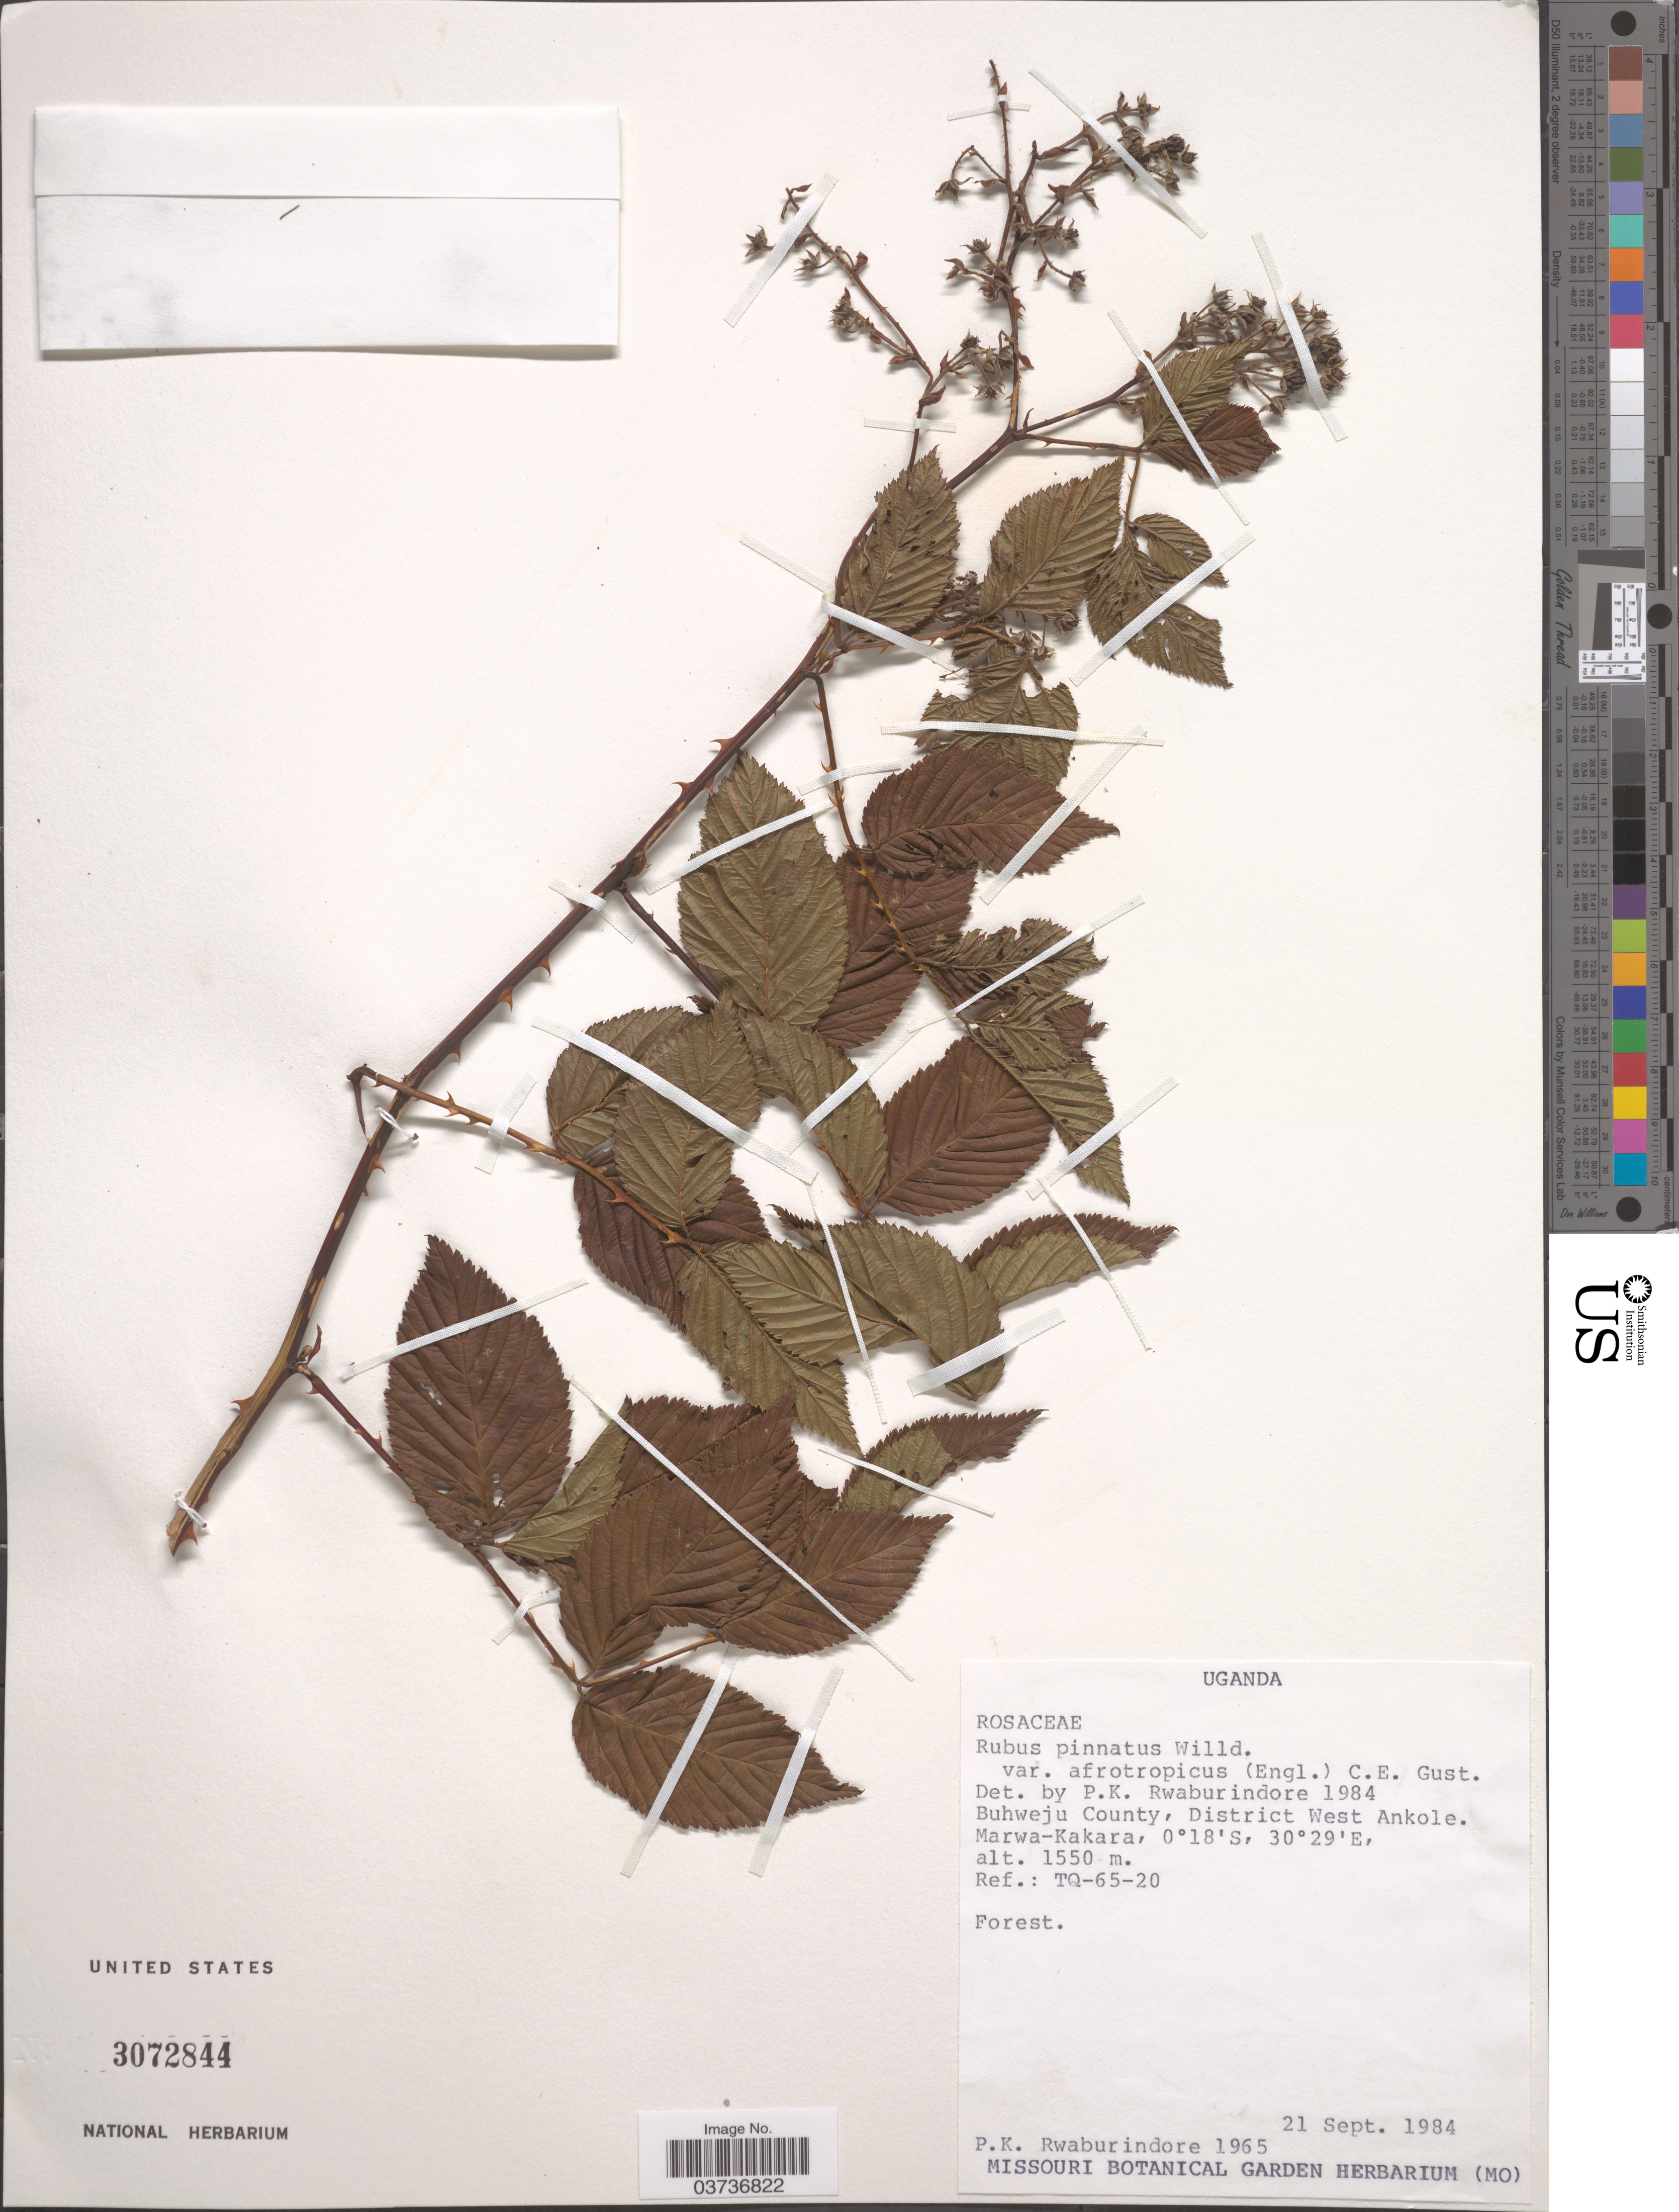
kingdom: Plantae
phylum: Tracheophyta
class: Magnoliopsida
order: Rosales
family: Rosaceae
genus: Rubus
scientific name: Rubus pinnatus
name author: Willd.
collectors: P. Rwaburindore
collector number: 1965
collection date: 1984-09-21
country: Uganda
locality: Buhweju County, District West Ankole. Marwa-Kakara.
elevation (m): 1550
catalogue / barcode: US 3072844